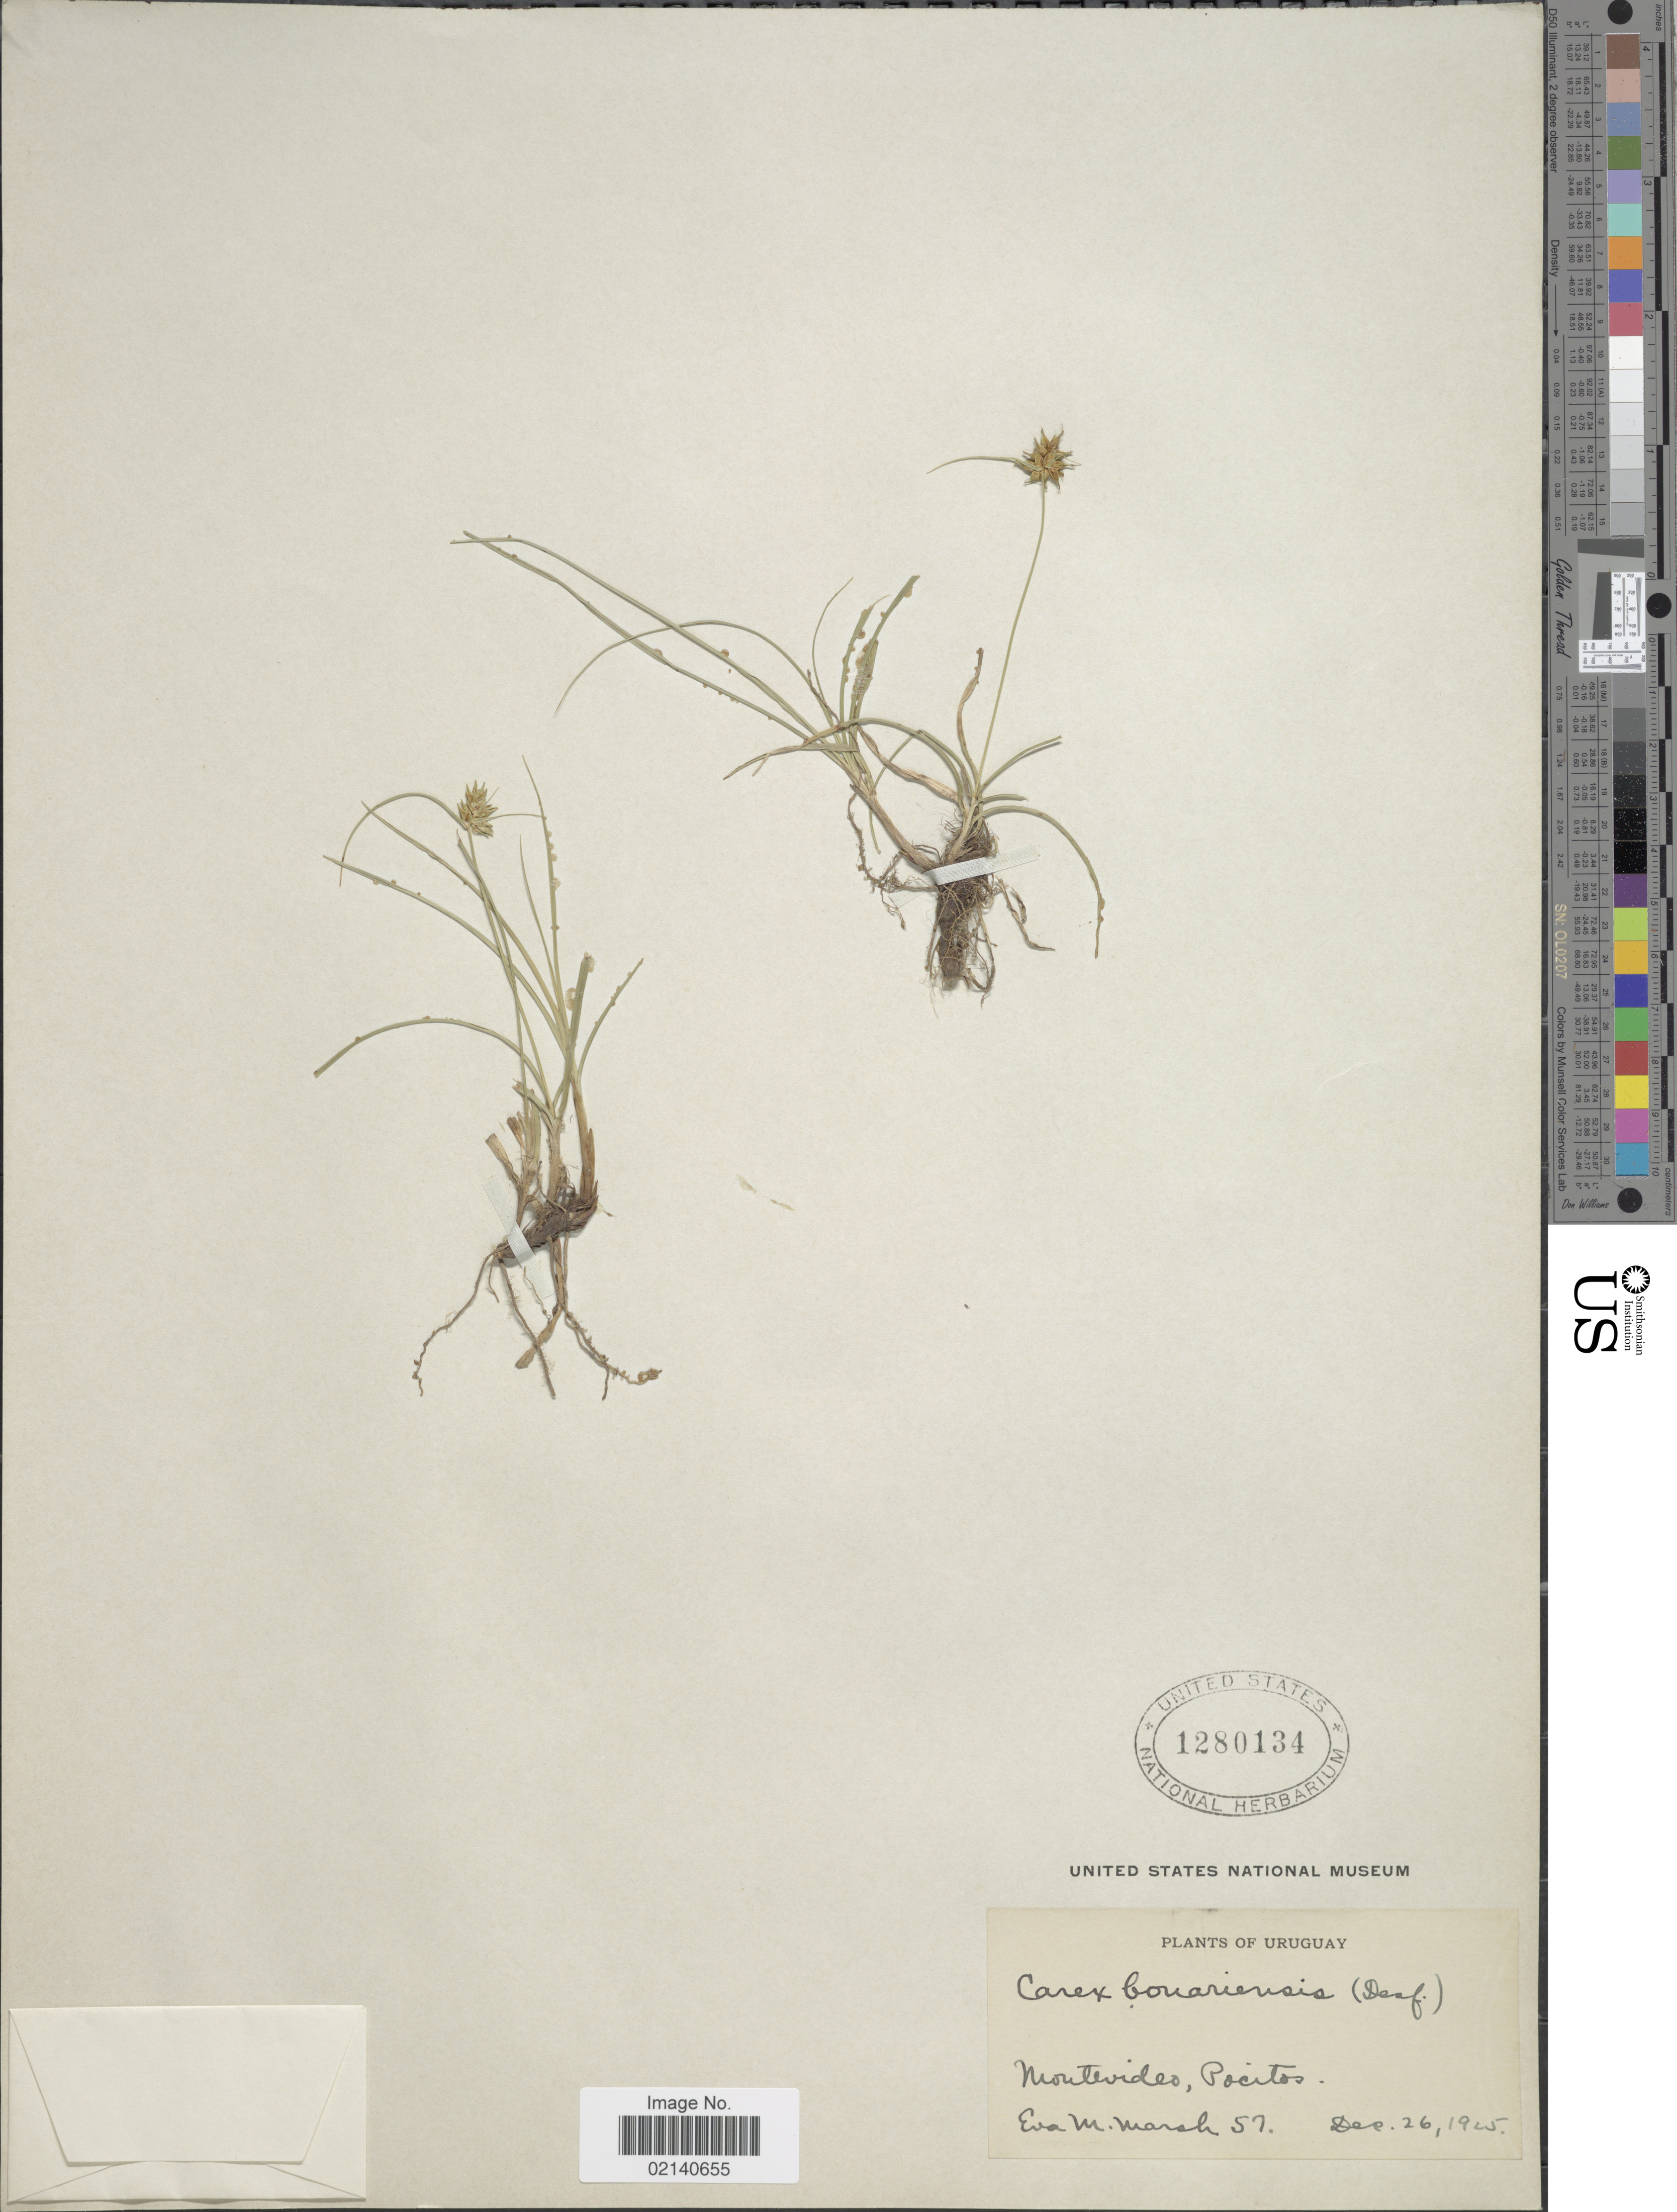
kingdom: Plantae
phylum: Tracheophyta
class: Liliopsida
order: Poales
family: Cyperaceae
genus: Carex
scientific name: Carex bonariensis var. bonariensis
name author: Desf. ex Poir.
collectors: E. Marsh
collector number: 57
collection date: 1925-12-26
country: Uruguay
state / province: Montevideo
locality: Pocitos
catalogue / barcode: US 1280134